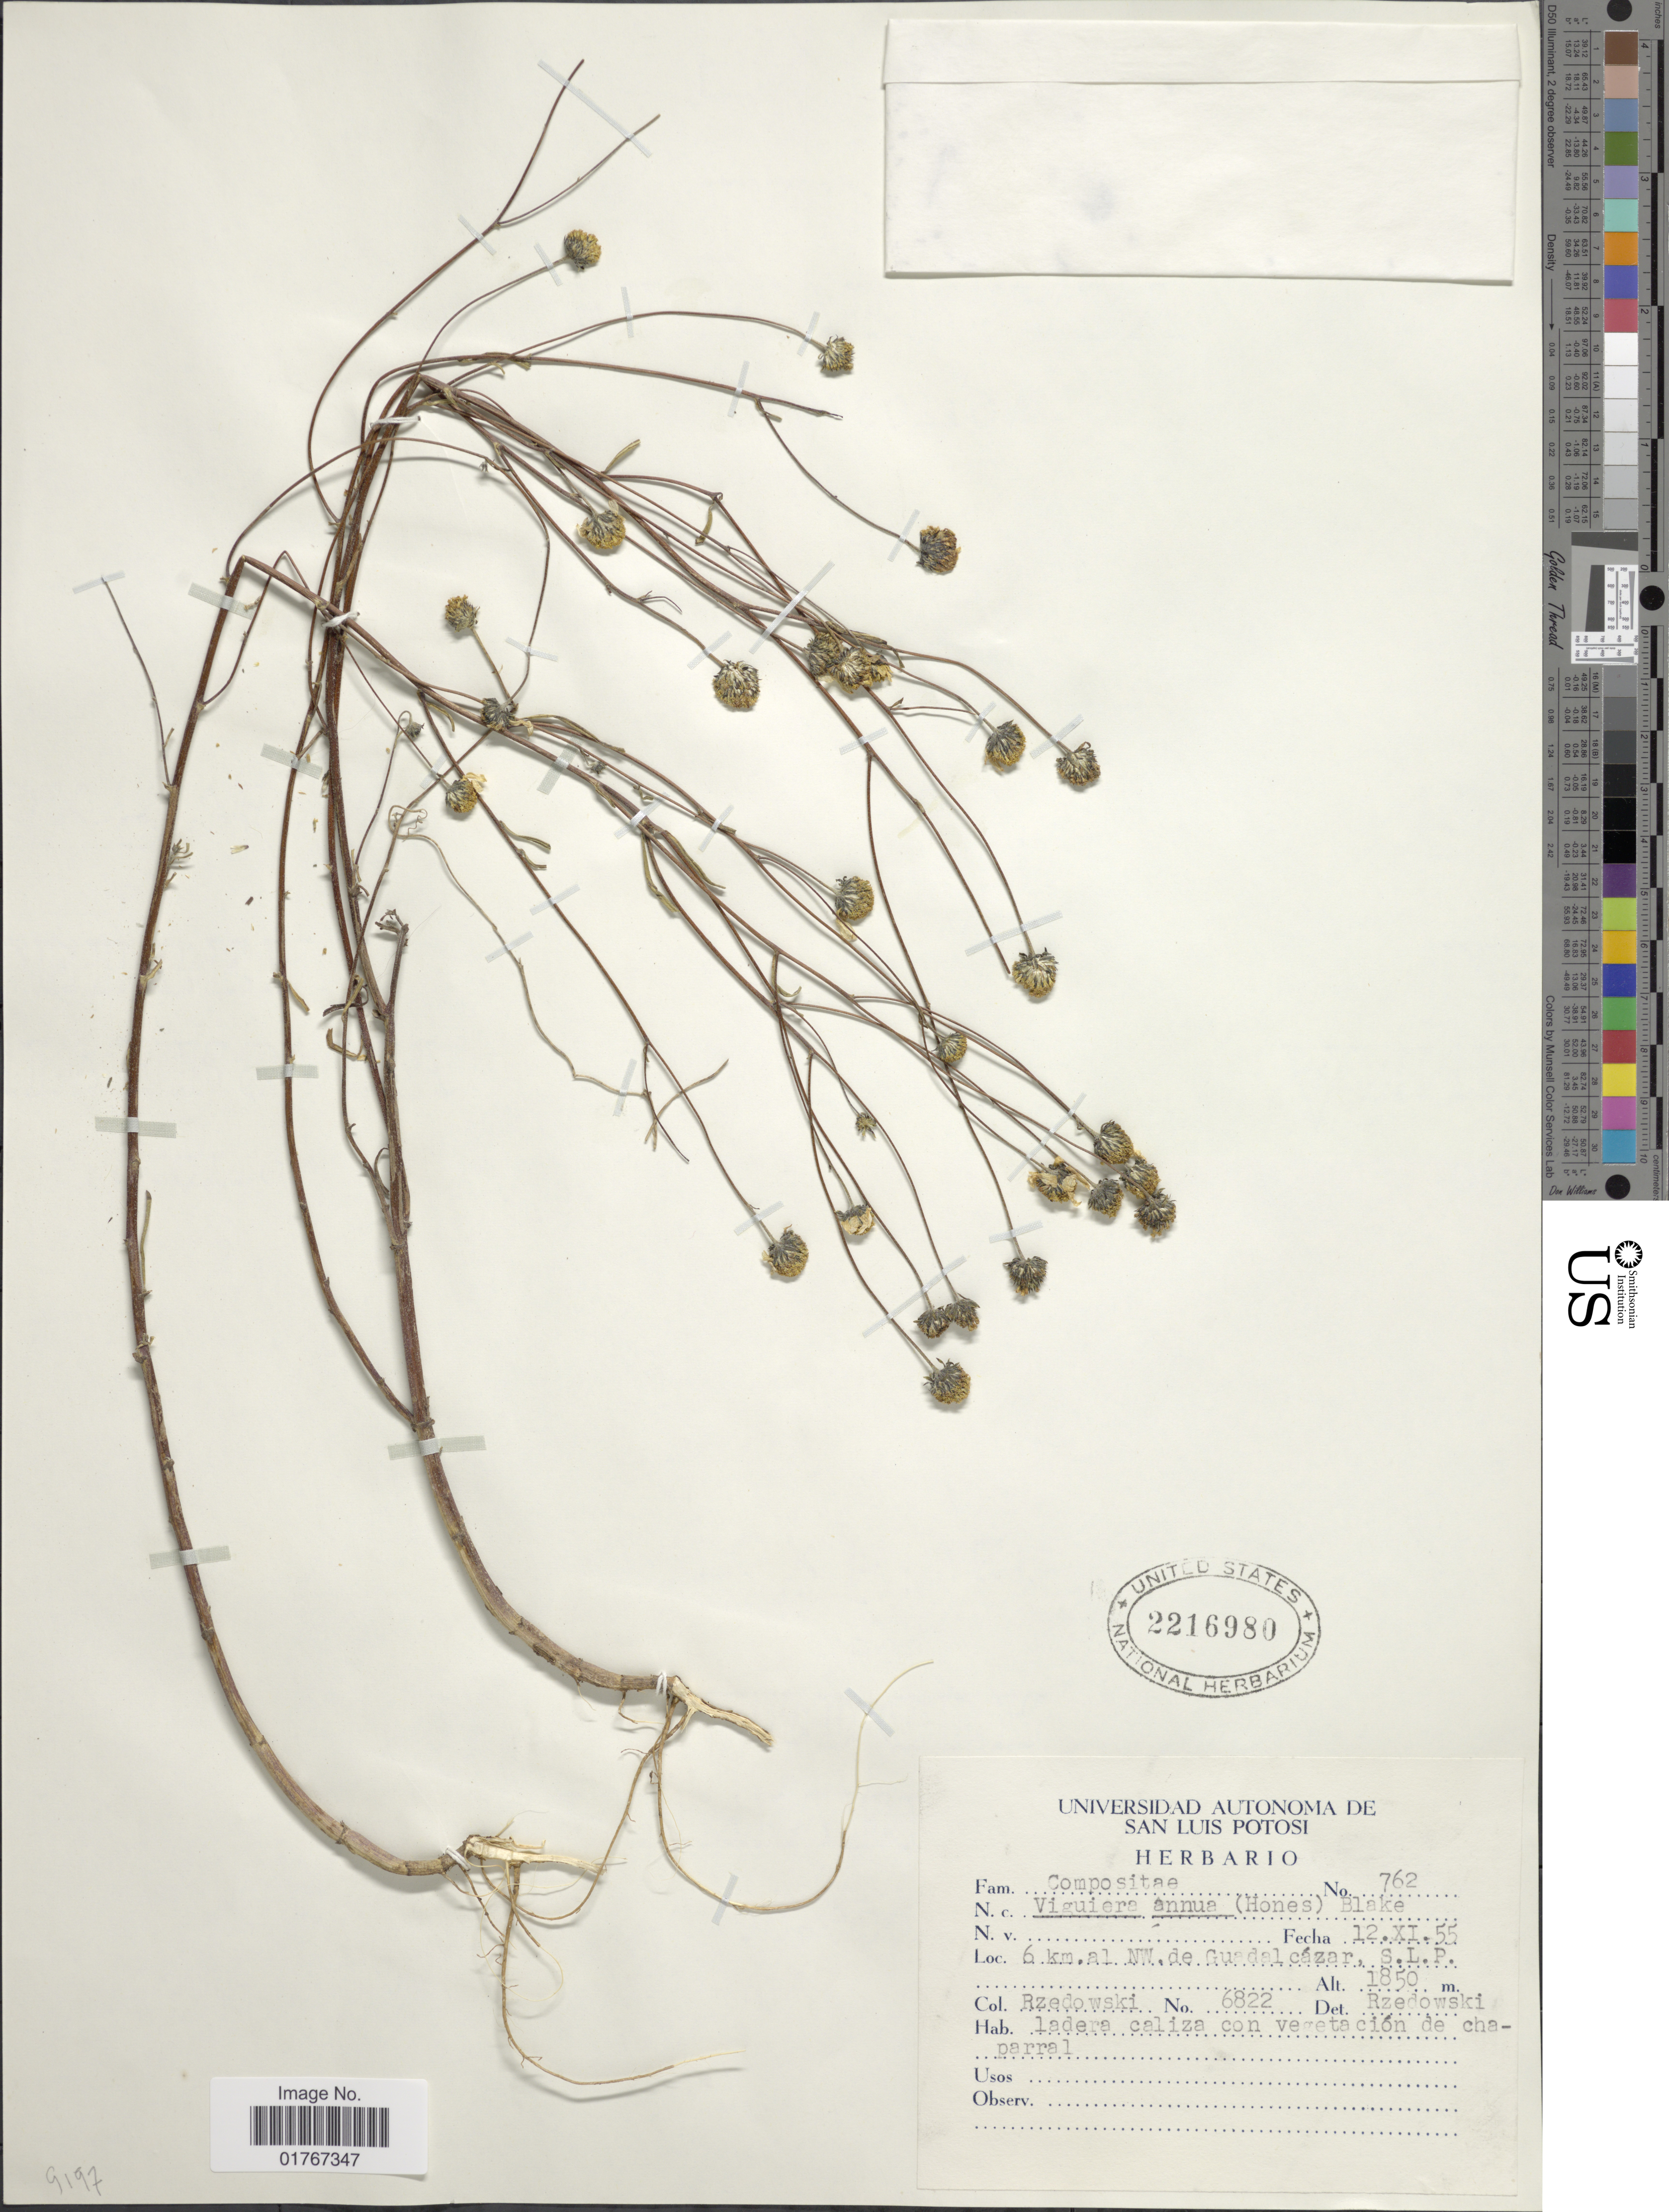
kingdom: Plantae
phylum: Tracheophyta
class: Magnoliopsida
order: Asterales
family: Asteraceae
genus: Heliomeris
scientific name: Heliomeris annua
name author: (M.E. Jones) Cockerell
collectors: Rzedowski, --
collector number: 6822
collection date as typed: Transcribed d/m/y: 12/11/55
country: Mexico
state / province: San Luis Potosí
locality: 6 km al NW de Guadalcázar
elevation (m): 1850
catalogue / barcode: US 2216980